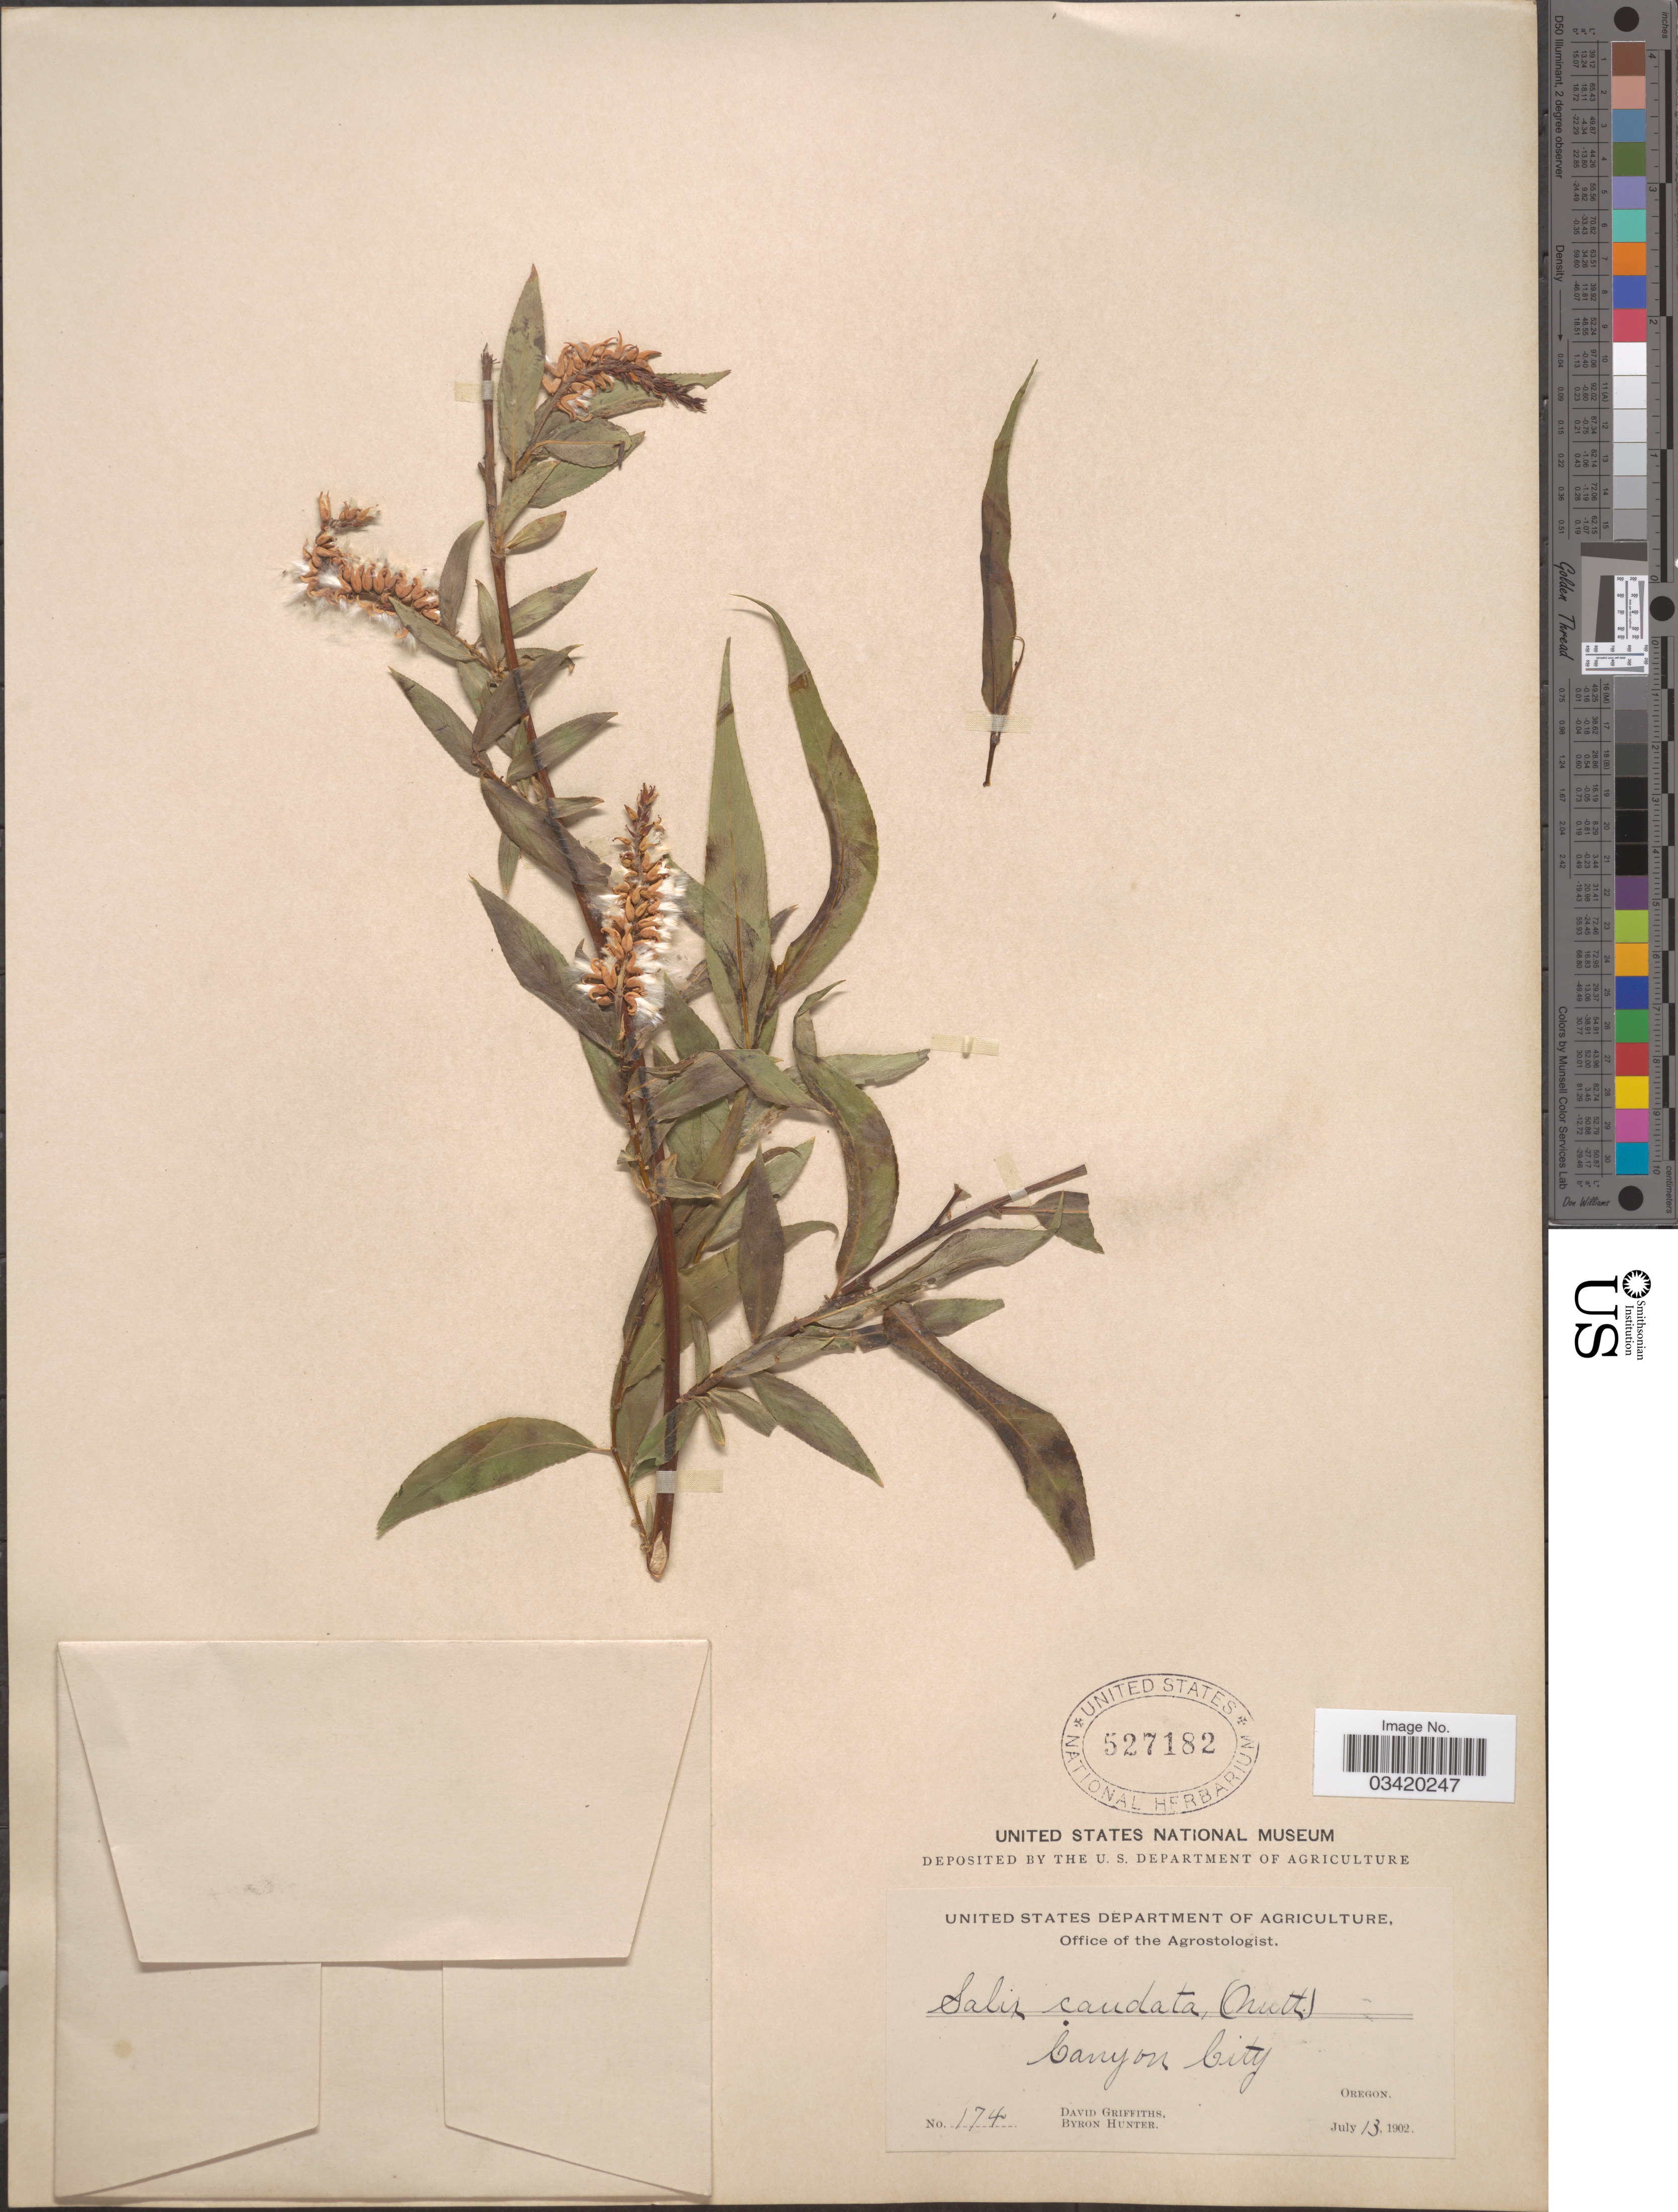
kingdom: Plantae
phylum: Tracheophyta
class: Magnoliopsida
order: Malpighiales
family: Salicaceae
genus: Salix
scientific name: Salix fendleriana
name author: Andersson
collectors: D. Griffiths & B. Hunter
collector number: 174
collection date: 1902-07-13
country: United States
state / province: Oregon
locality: Canyon City.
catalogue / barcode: US 527182